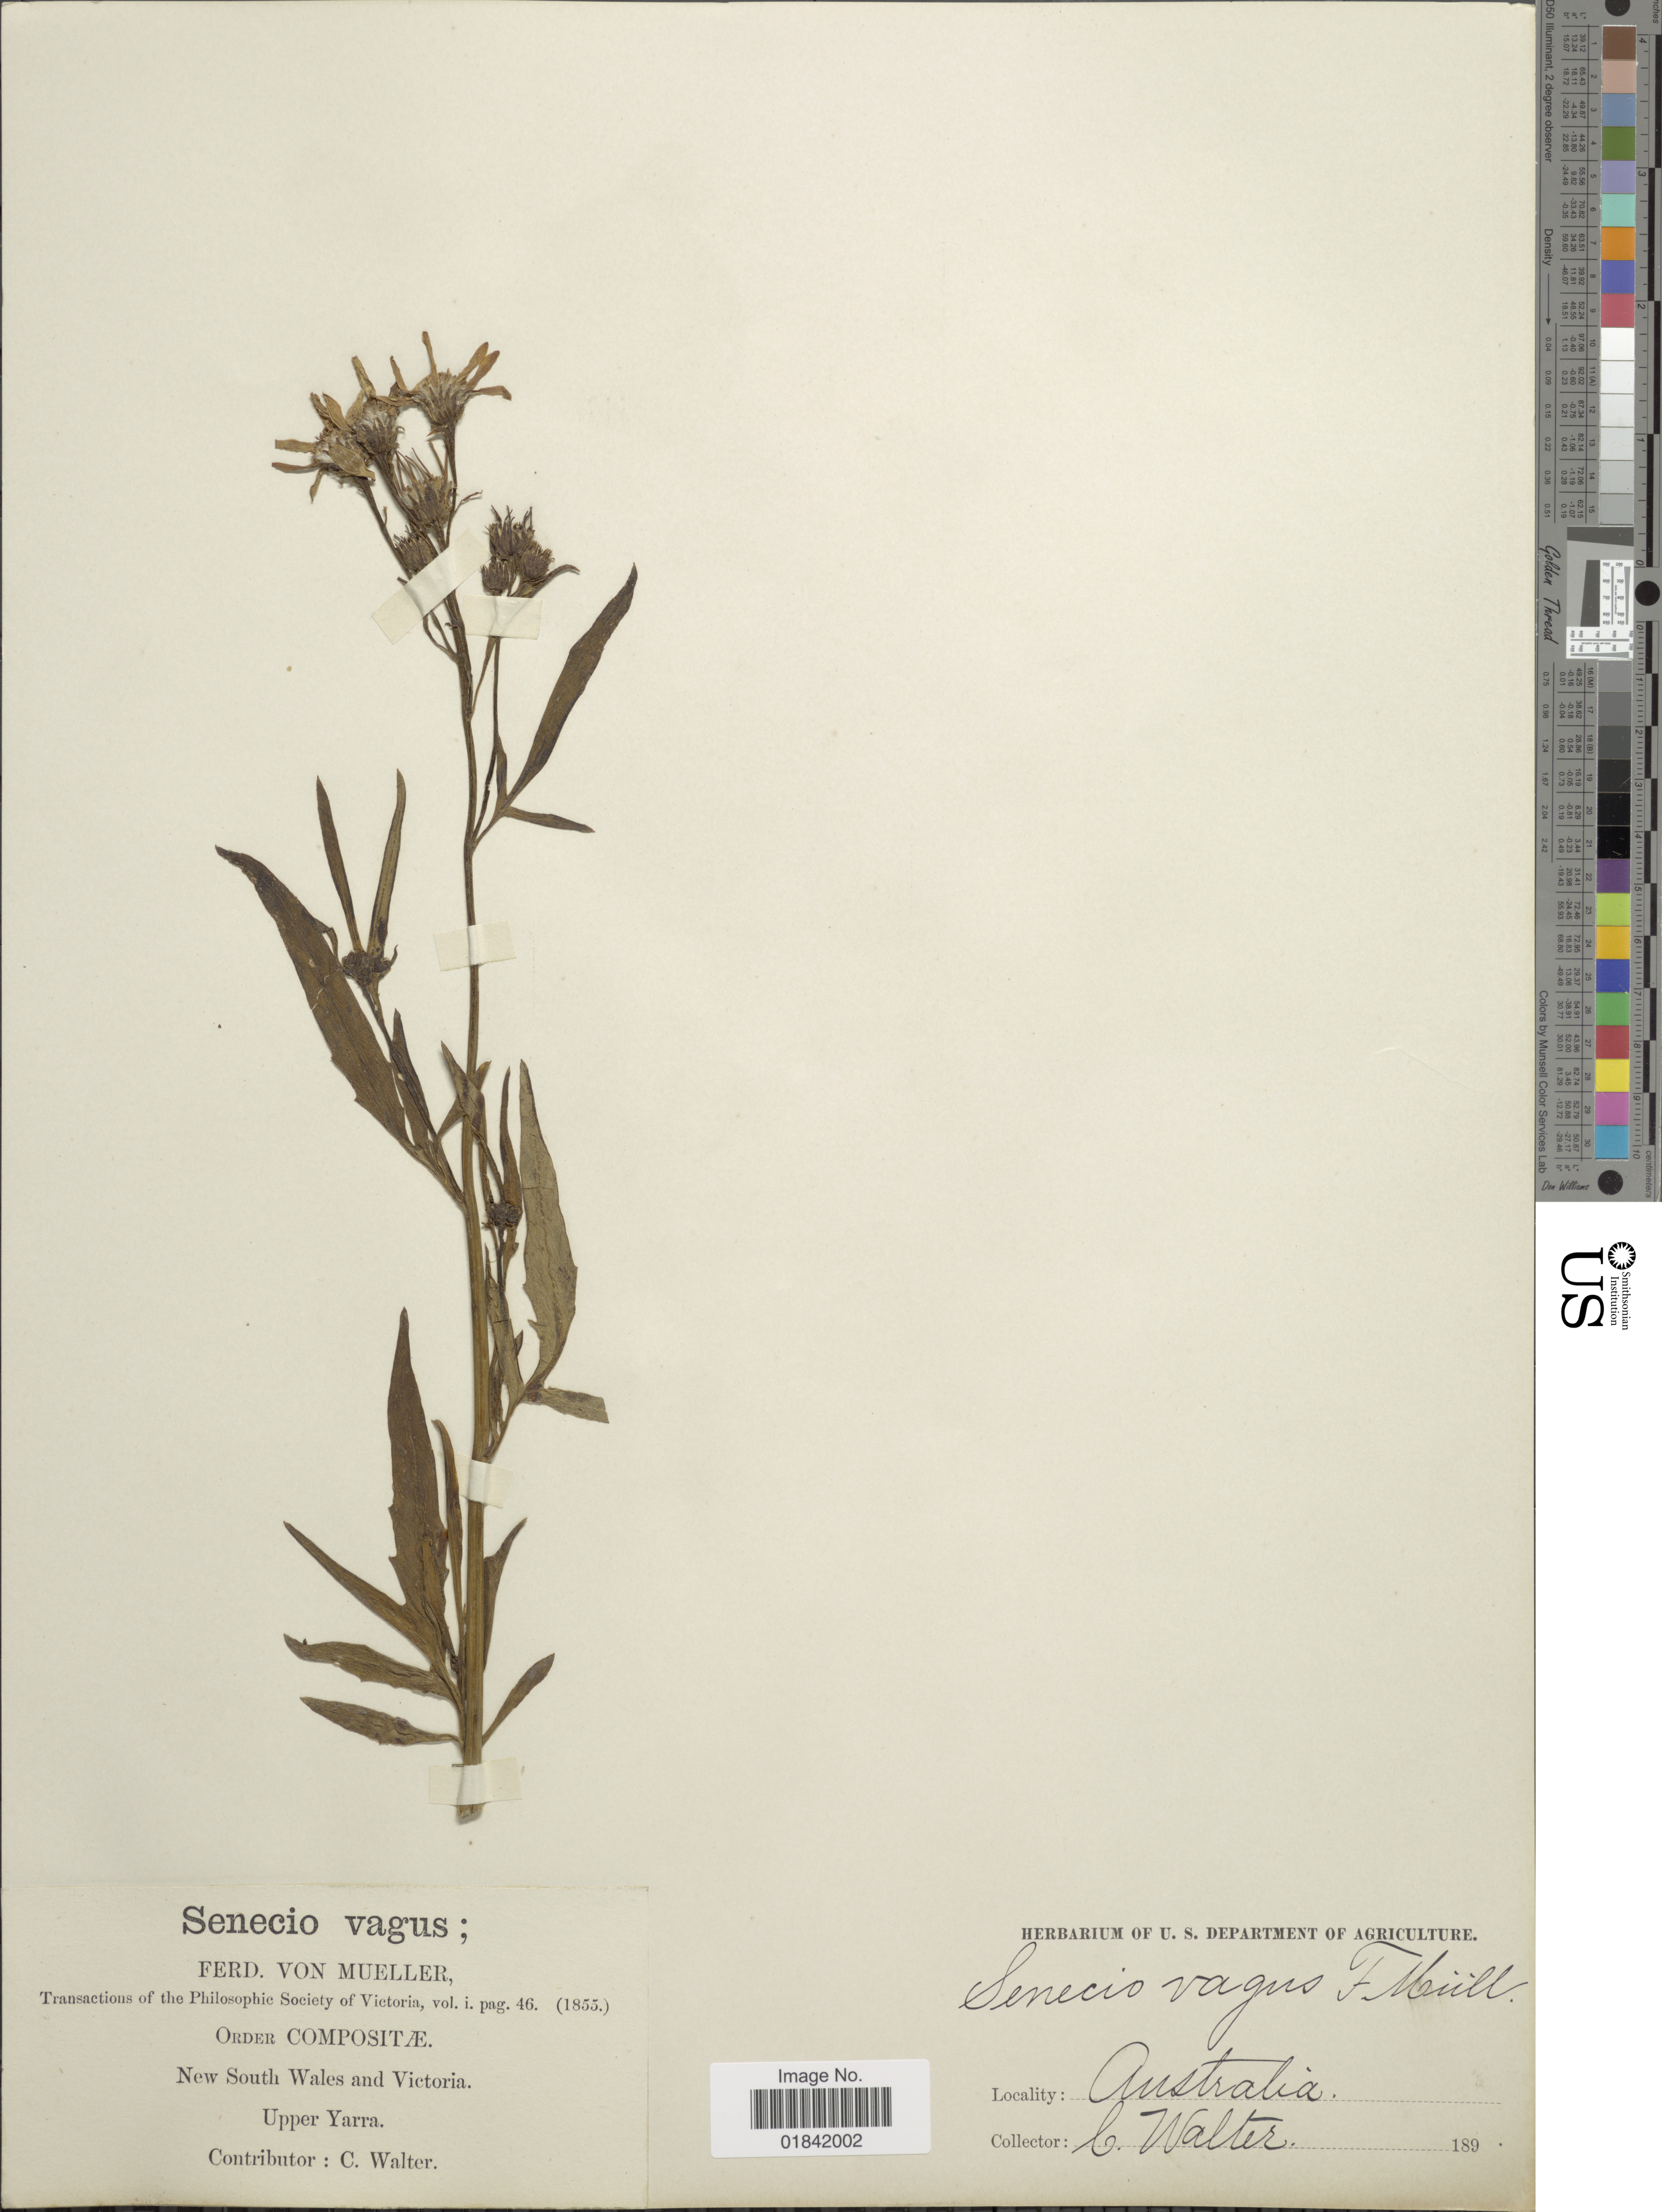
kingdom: Plantae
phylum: Tracheophyta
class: Magnoliopsida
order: Asterales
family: Asteraceae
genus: Senecio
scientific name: Senecio vagus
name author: F. Muell.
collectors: C. Walter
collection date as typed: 189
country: Australia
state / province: Victoria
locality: New South Wales and Victoria